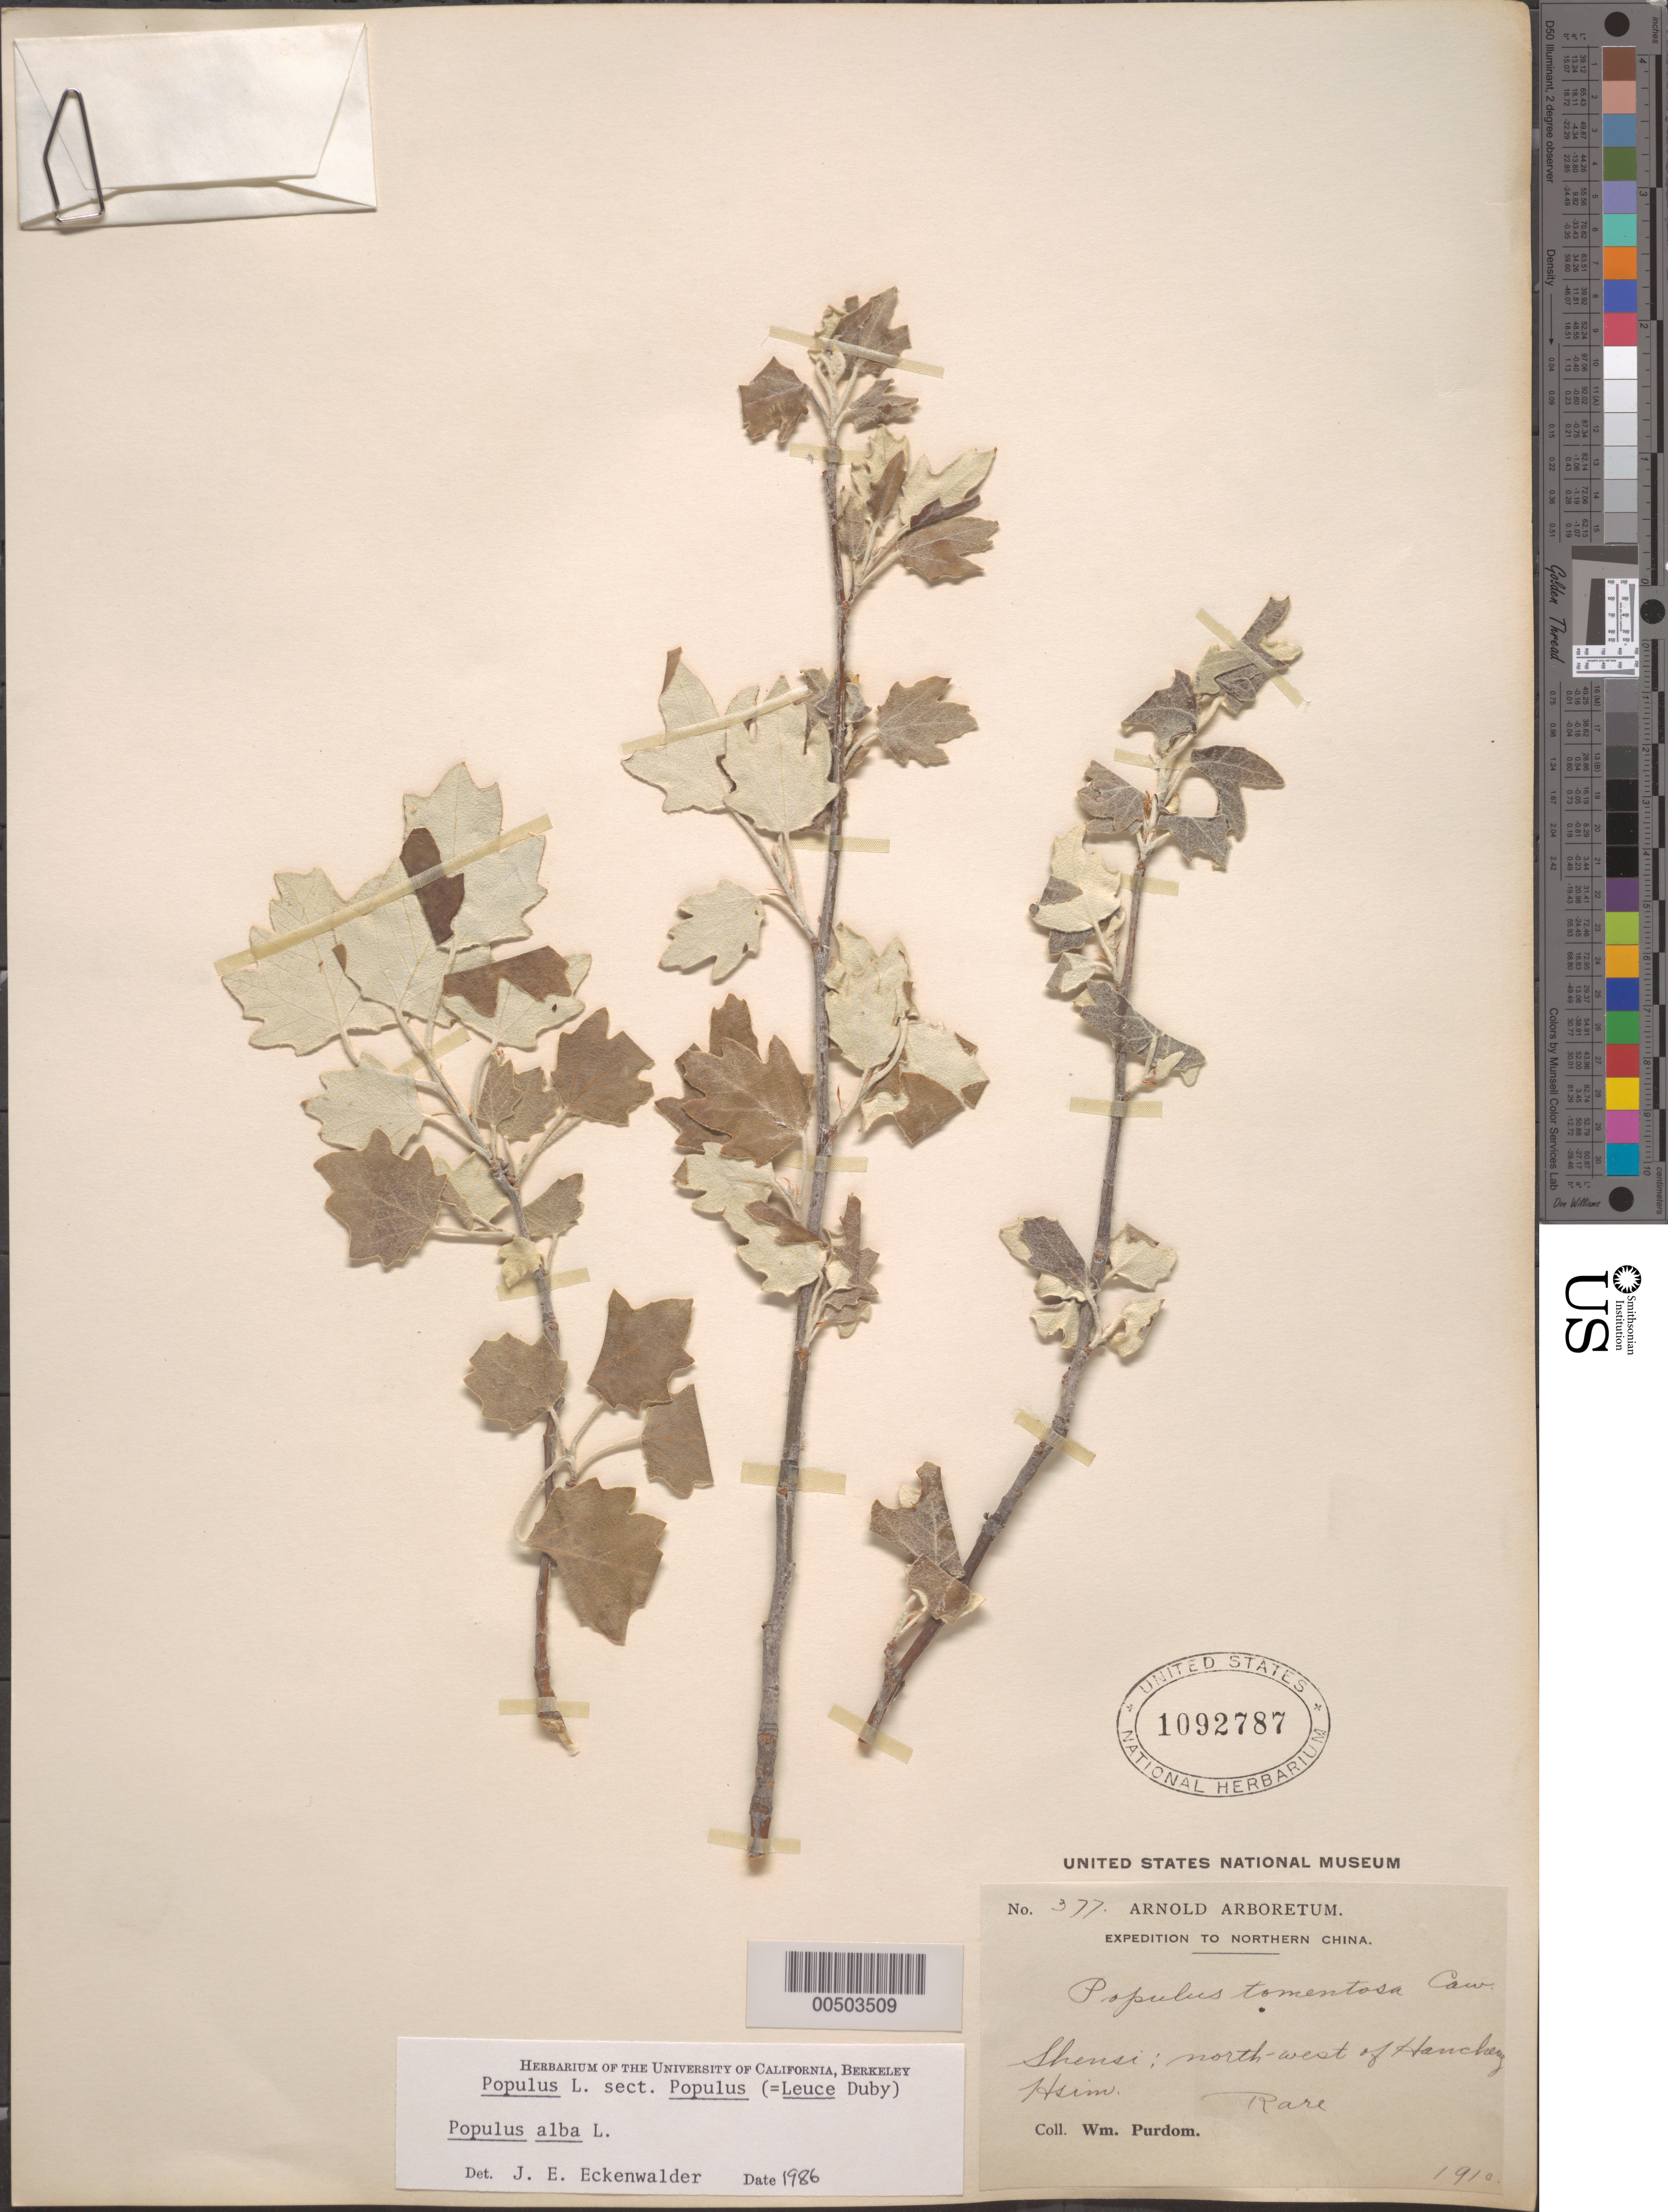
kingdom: Plantae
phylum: Tracheophyta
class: Magnoliopsida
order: Malpighiales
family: Salicaceae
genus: Populus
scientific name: Populus alba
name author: L.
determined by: Eckenwalder, James E.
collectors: W. Purdom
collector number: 377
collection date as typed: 1910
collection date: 1910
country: China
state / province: Shaanxi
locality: North-West of Hancheng, Hancheng District (Han-ch'eng Hsien or Hancheng Shi)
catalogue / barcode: US 1092787